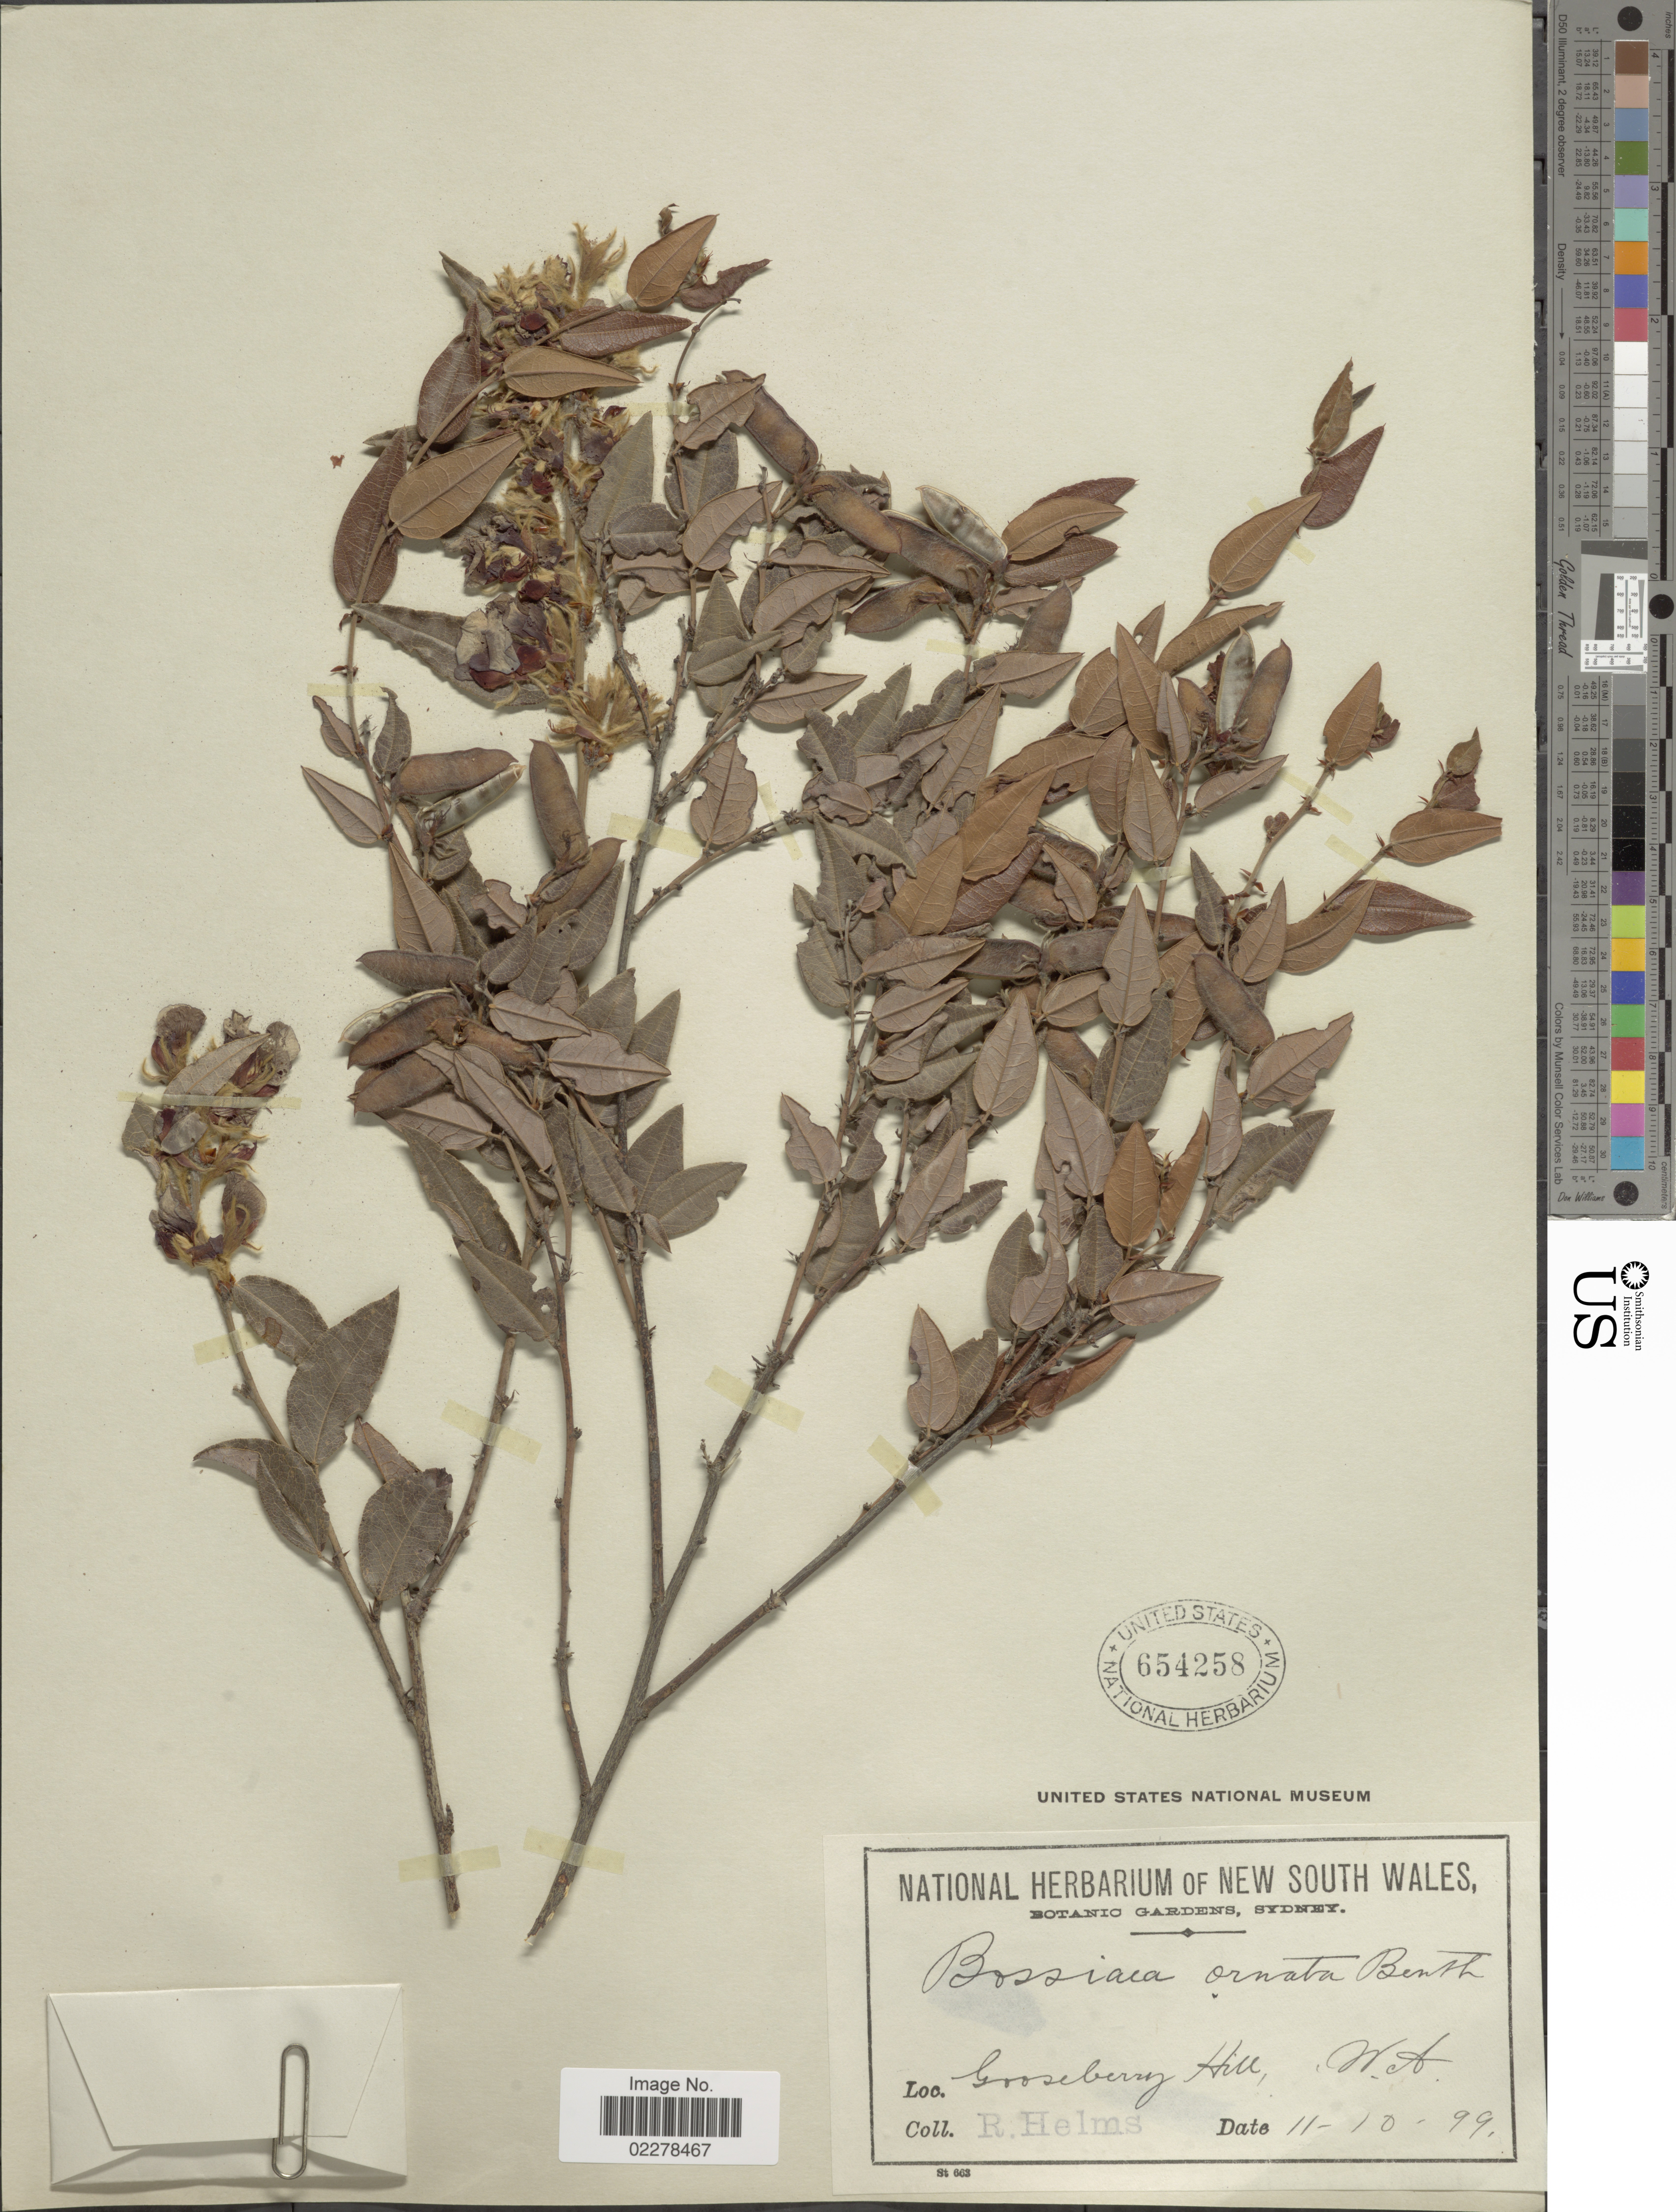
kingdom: Plantae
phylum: Tracheophyta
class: Magnoliopsida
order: Fabales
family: Fabaceae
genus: Bossiaea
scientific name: Bossiaea ornata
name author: (Lindl.) Benth.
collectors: R. Helms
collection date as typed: Transcribed d/m/y: 11/10/99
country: Australia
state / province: Western Australia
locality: Gooseberry Hill, W.A.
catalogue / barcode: US 654258